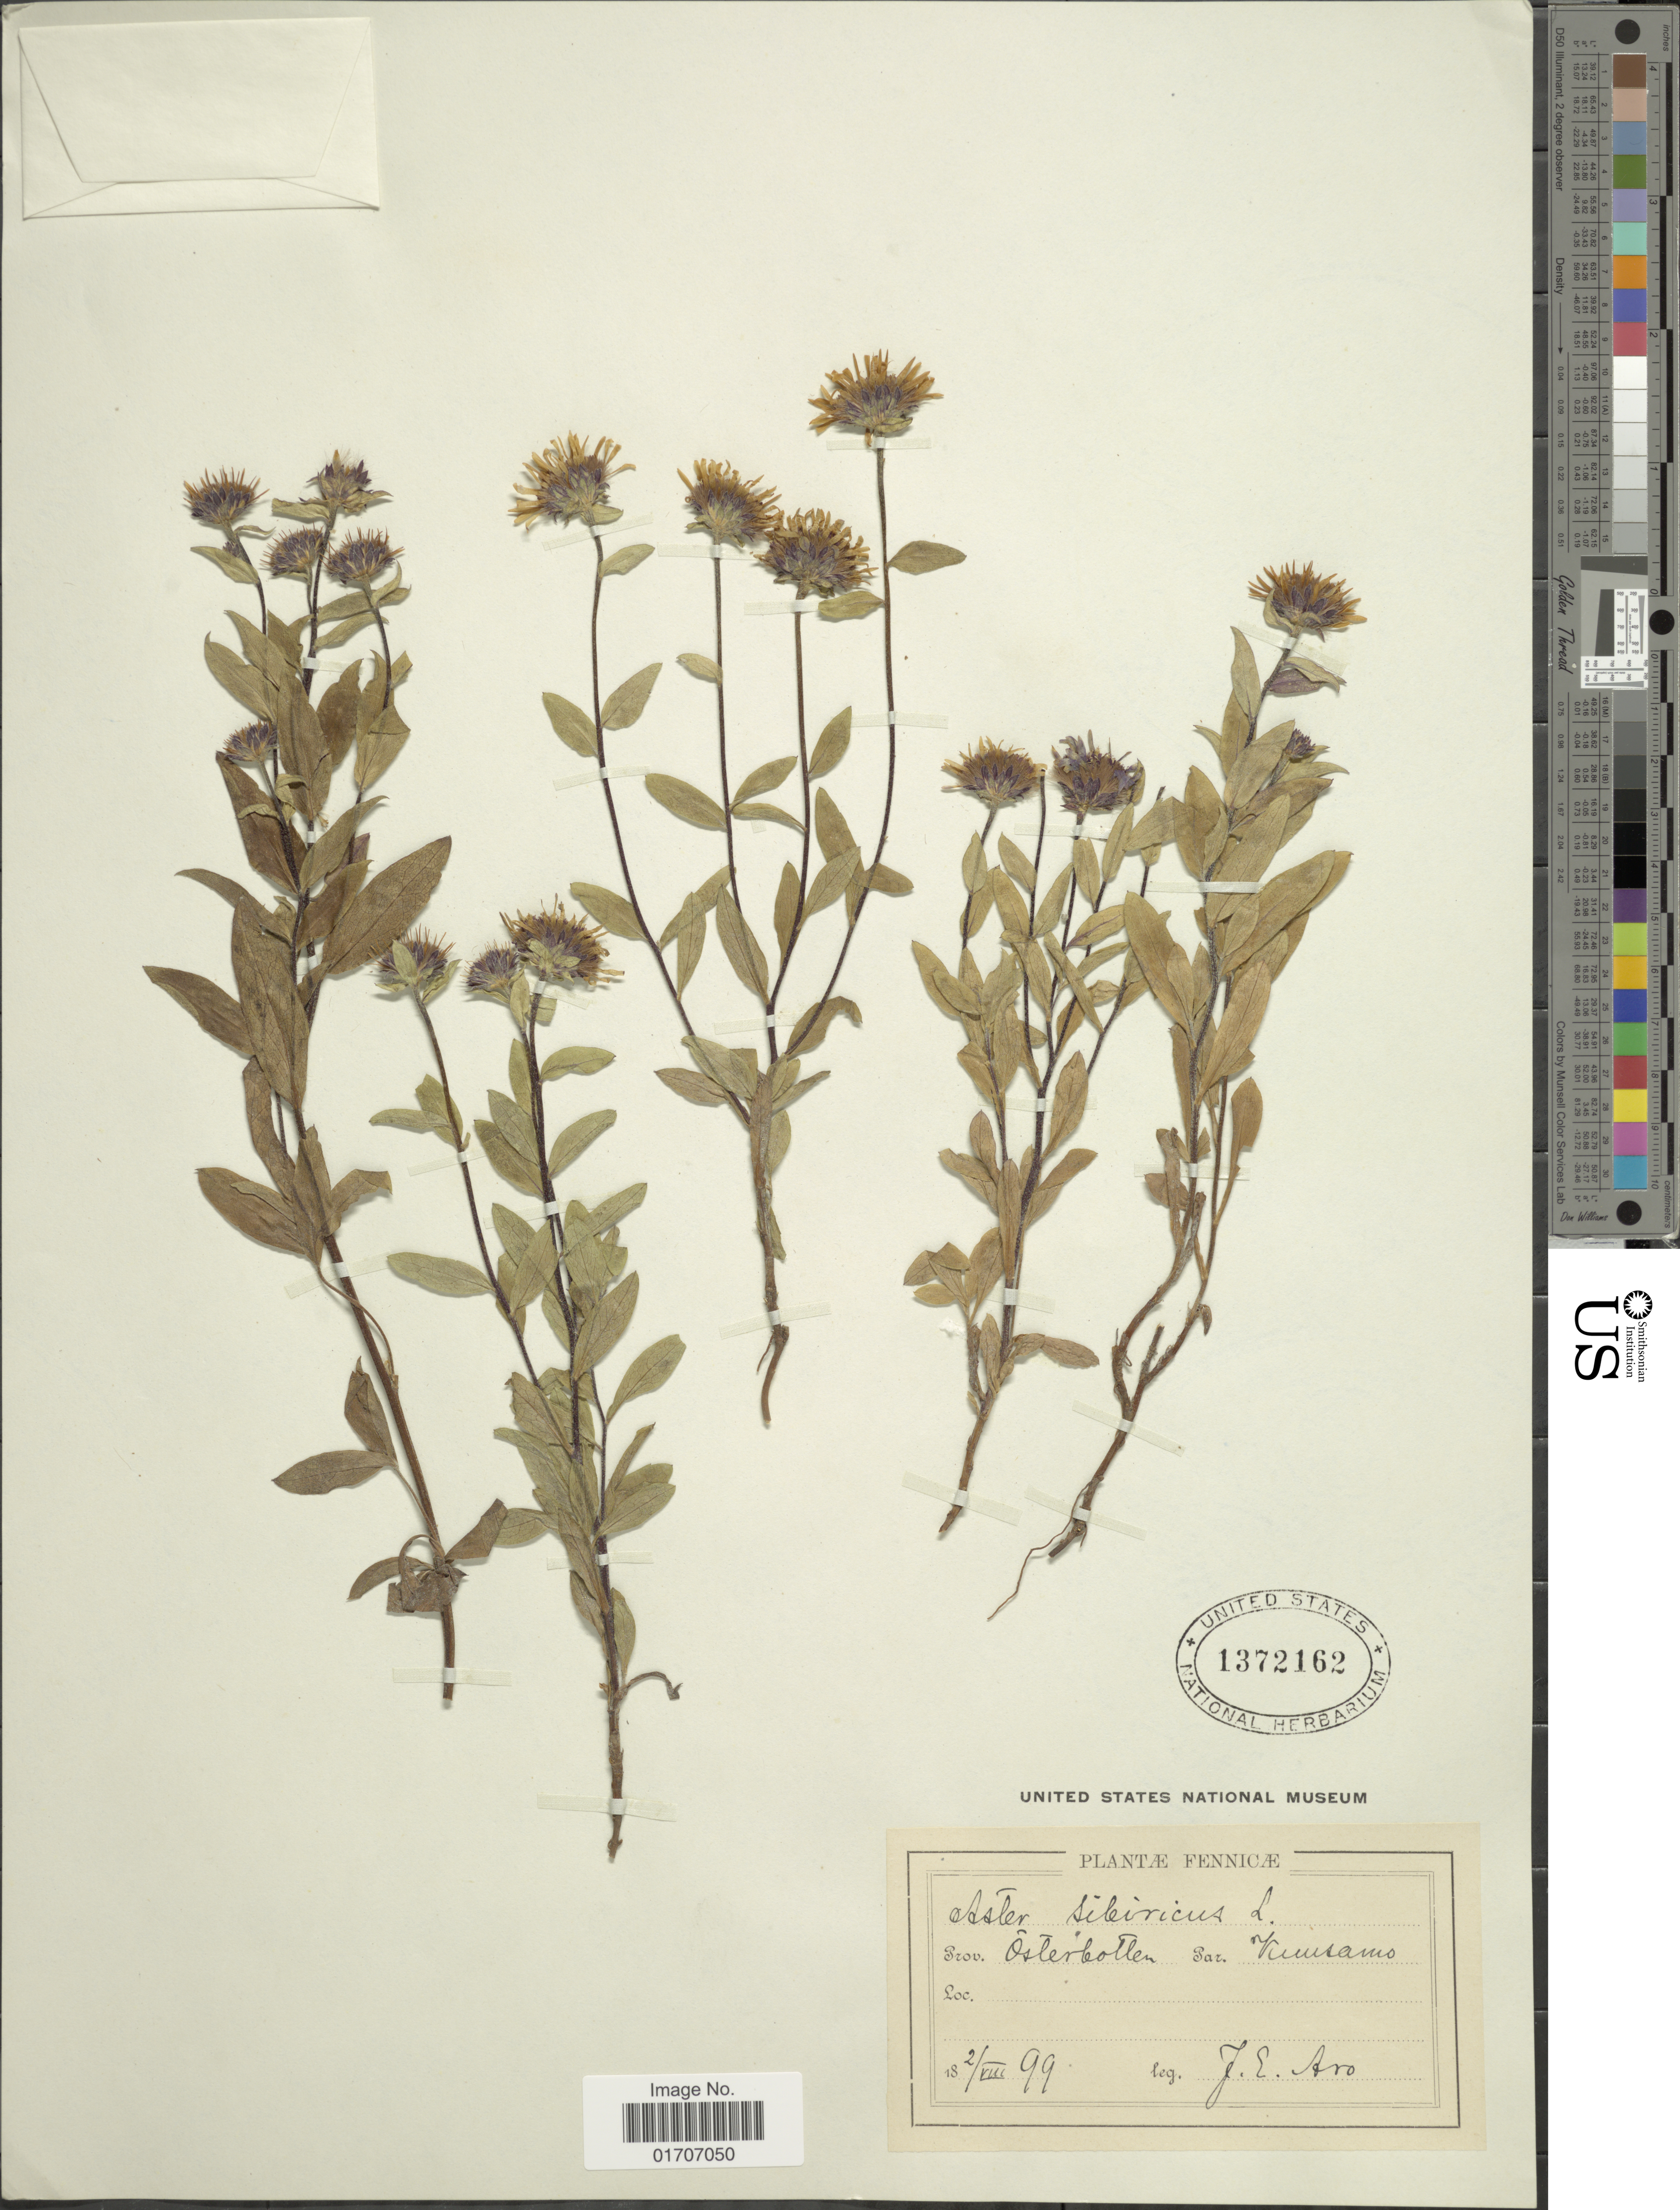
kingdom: Plantae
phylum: Tracheophyta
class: Magnoliopsida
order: Asterales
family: Asteraceae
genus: Eurybia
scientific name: Eurybia sibirica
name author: (L.) G.L. Nesom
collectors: J. Aro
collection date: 1899-08-02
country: Finland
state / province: Pohjois-Pohjanmaa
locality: Kuusamo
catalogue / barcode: US 1372162